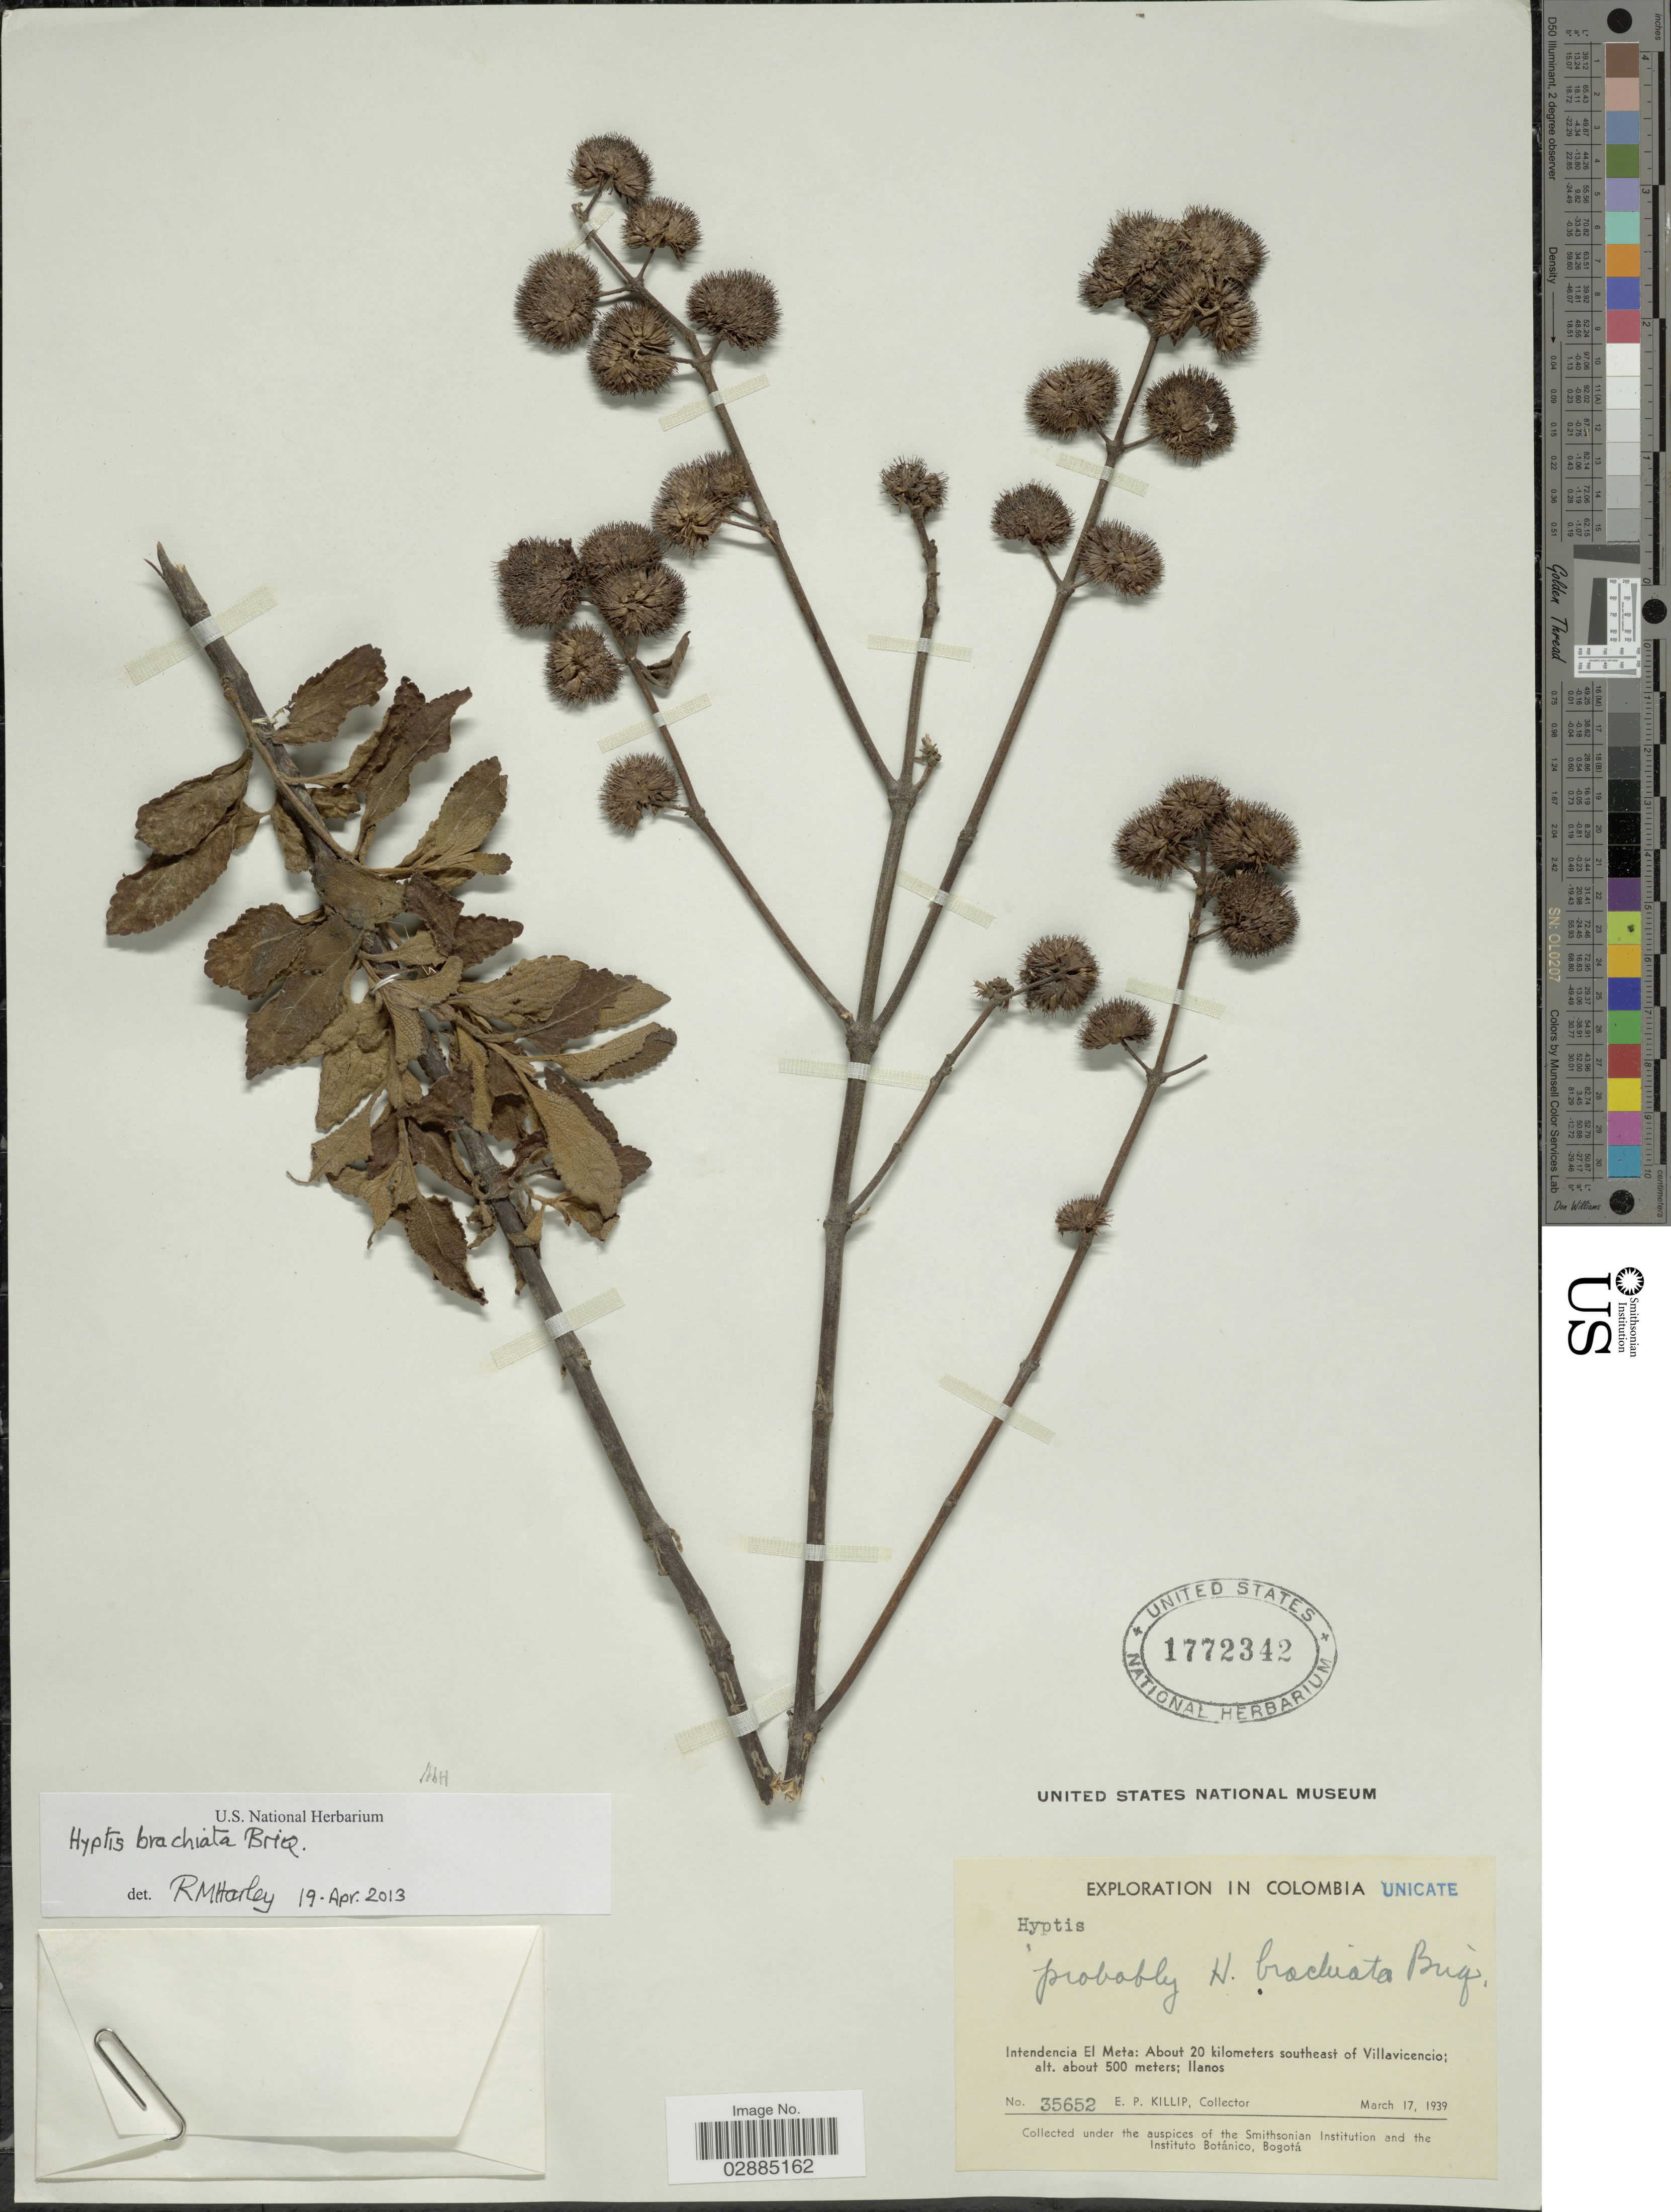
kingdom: Plantae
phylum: Tracheophyta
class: Magnoliopsida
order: Lamiales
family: Lamiaceae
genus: Hyptis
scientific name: Hyptis brachiata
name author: Briq.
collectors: E. P. Killip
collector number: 35652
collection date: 1939-03-17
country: Colombia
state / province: Meta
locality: Intendencia El Meta, About 20 kilometers southeast of Villavicencio, llanos.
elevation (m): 500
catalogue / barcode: US 1772342